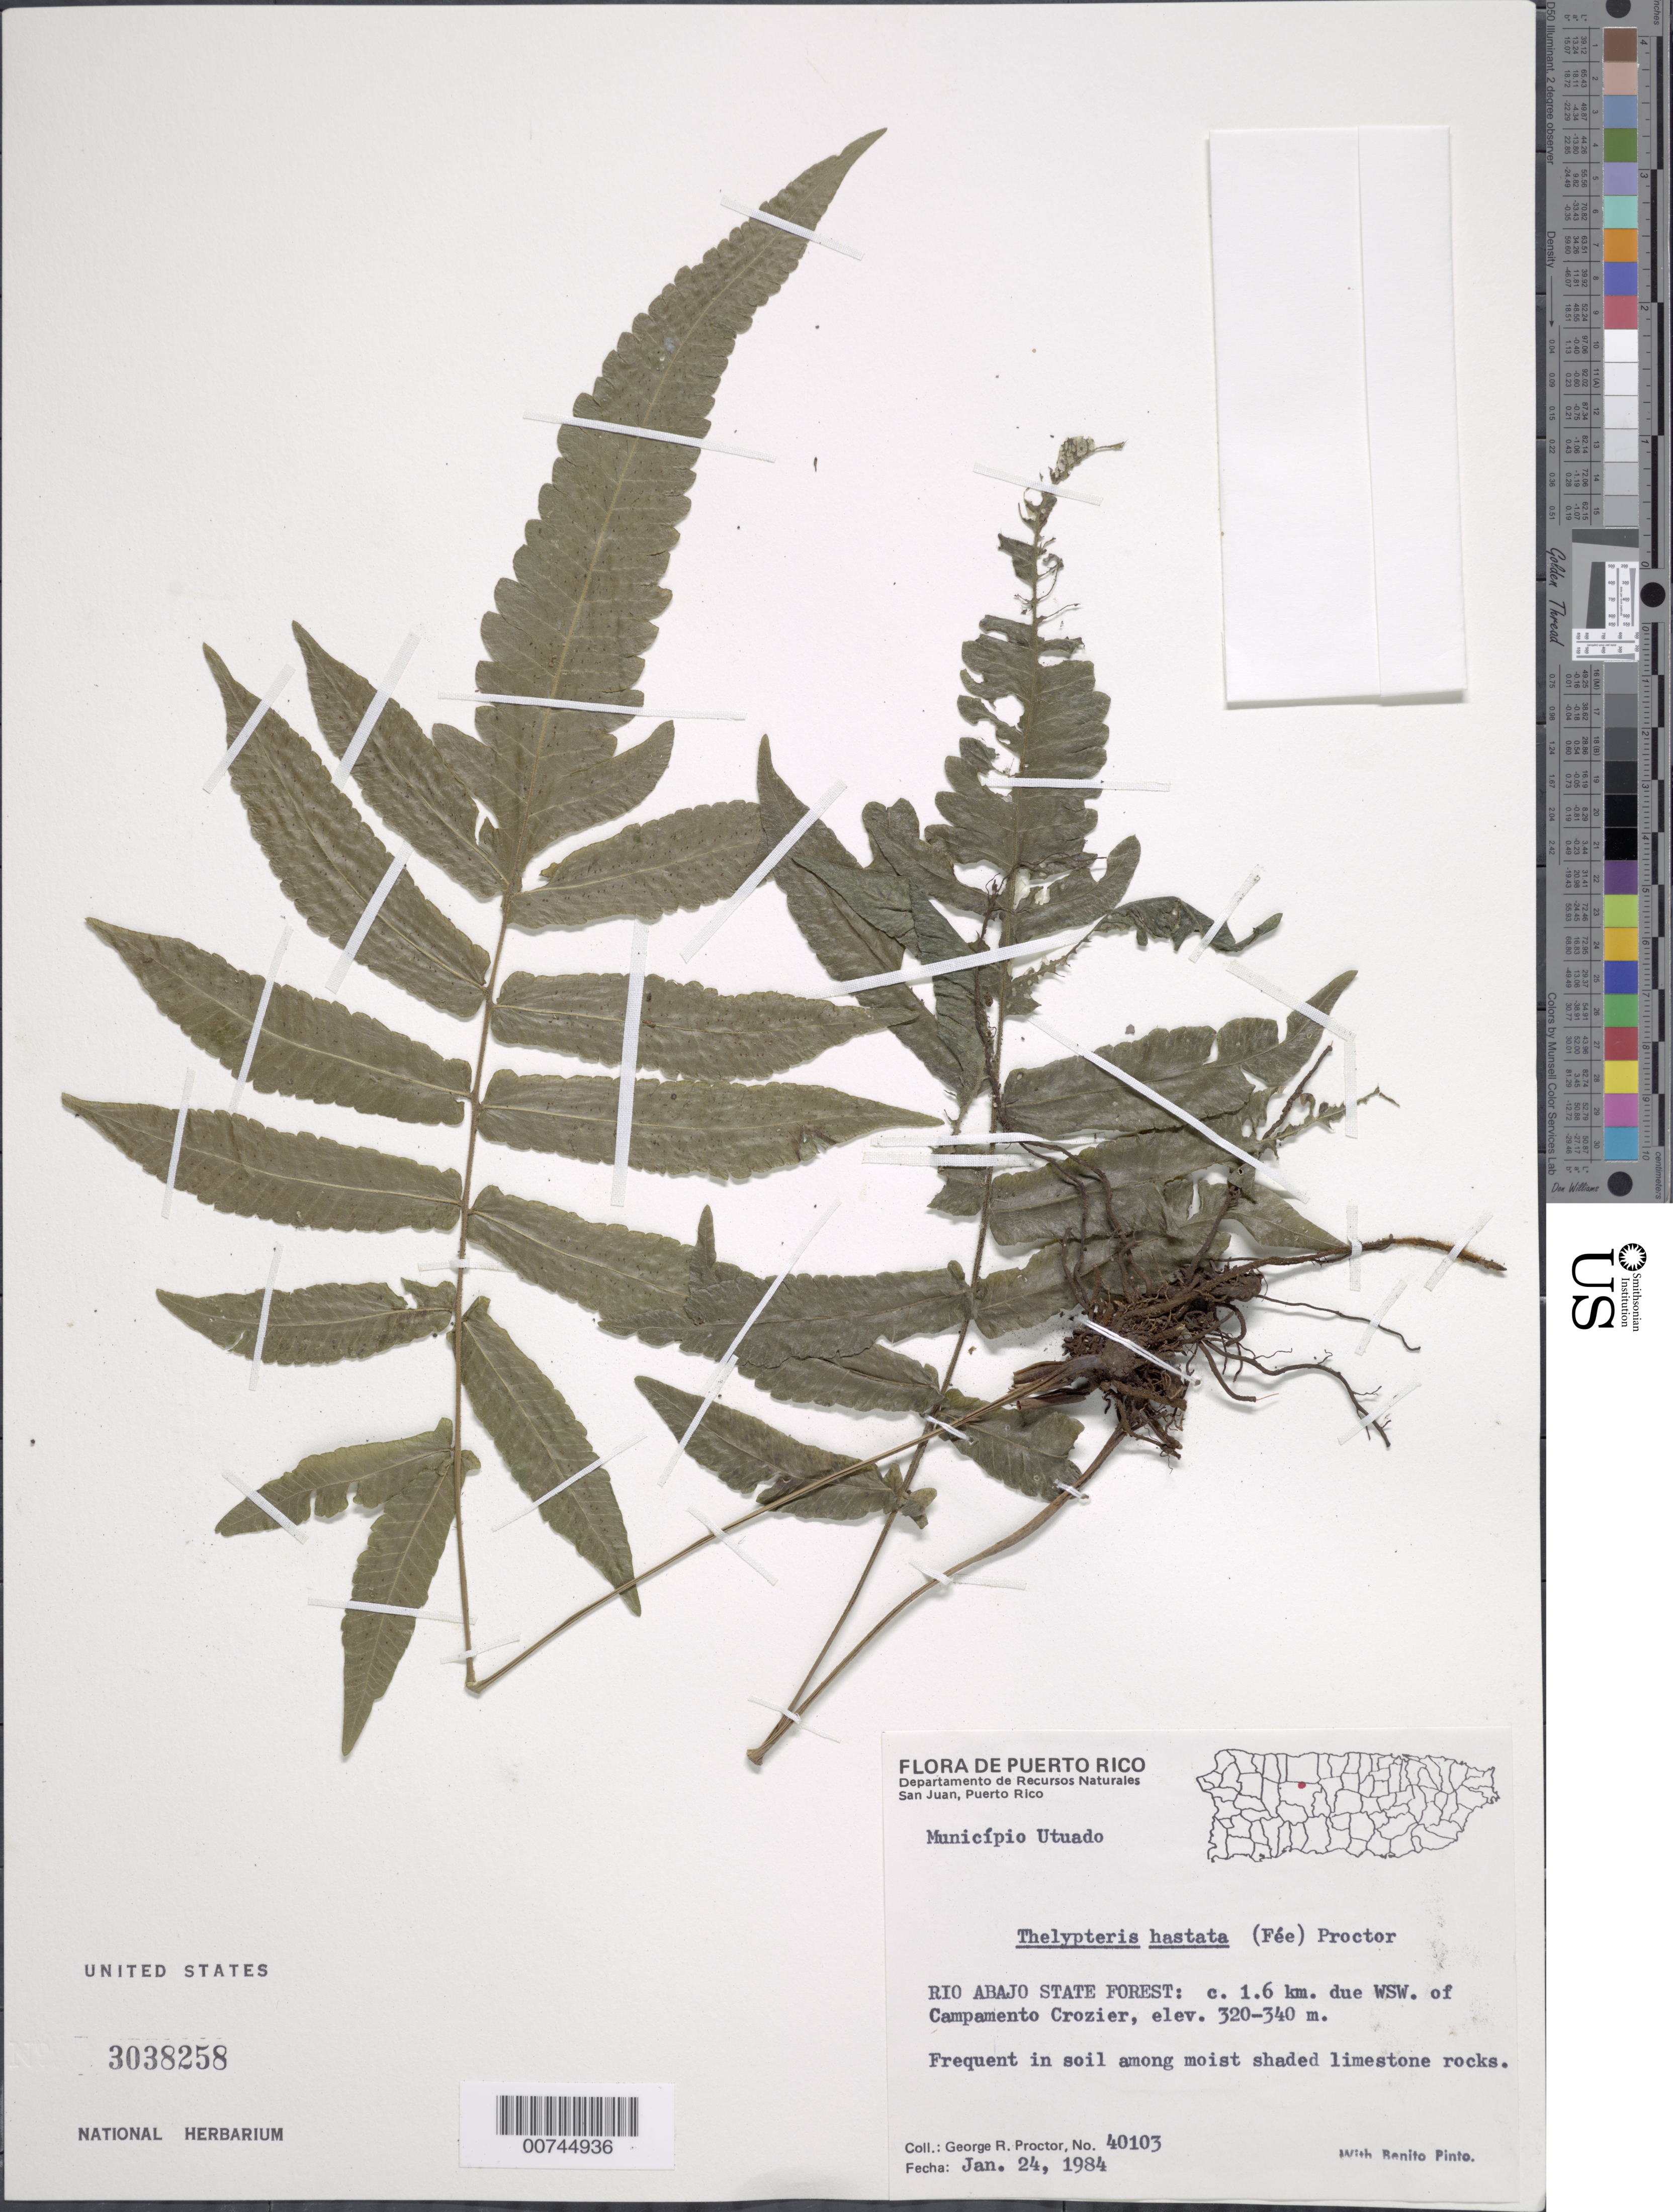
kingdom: Plantae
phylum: Tracheophyta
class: Polypodiopsida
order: Polypodiales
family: Thelypteridaceae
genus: Goniopteris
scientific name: Goniopteris hastata (Fée) comb. nov., ined 2015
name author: (Fée)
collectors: G. R. Proctor & B. Pinto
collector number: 40103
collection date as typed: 24 Jan 1984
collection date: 1984-01-24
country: Puerto Rico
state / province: Utuado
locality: Río Abajo State Forest: c. 1.6 kmk due WSW of Campamento Crozier. Municipio Utuado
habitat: Frequent in soil among moist shaded limestone rocks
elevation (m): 320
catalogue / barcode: US 3038258